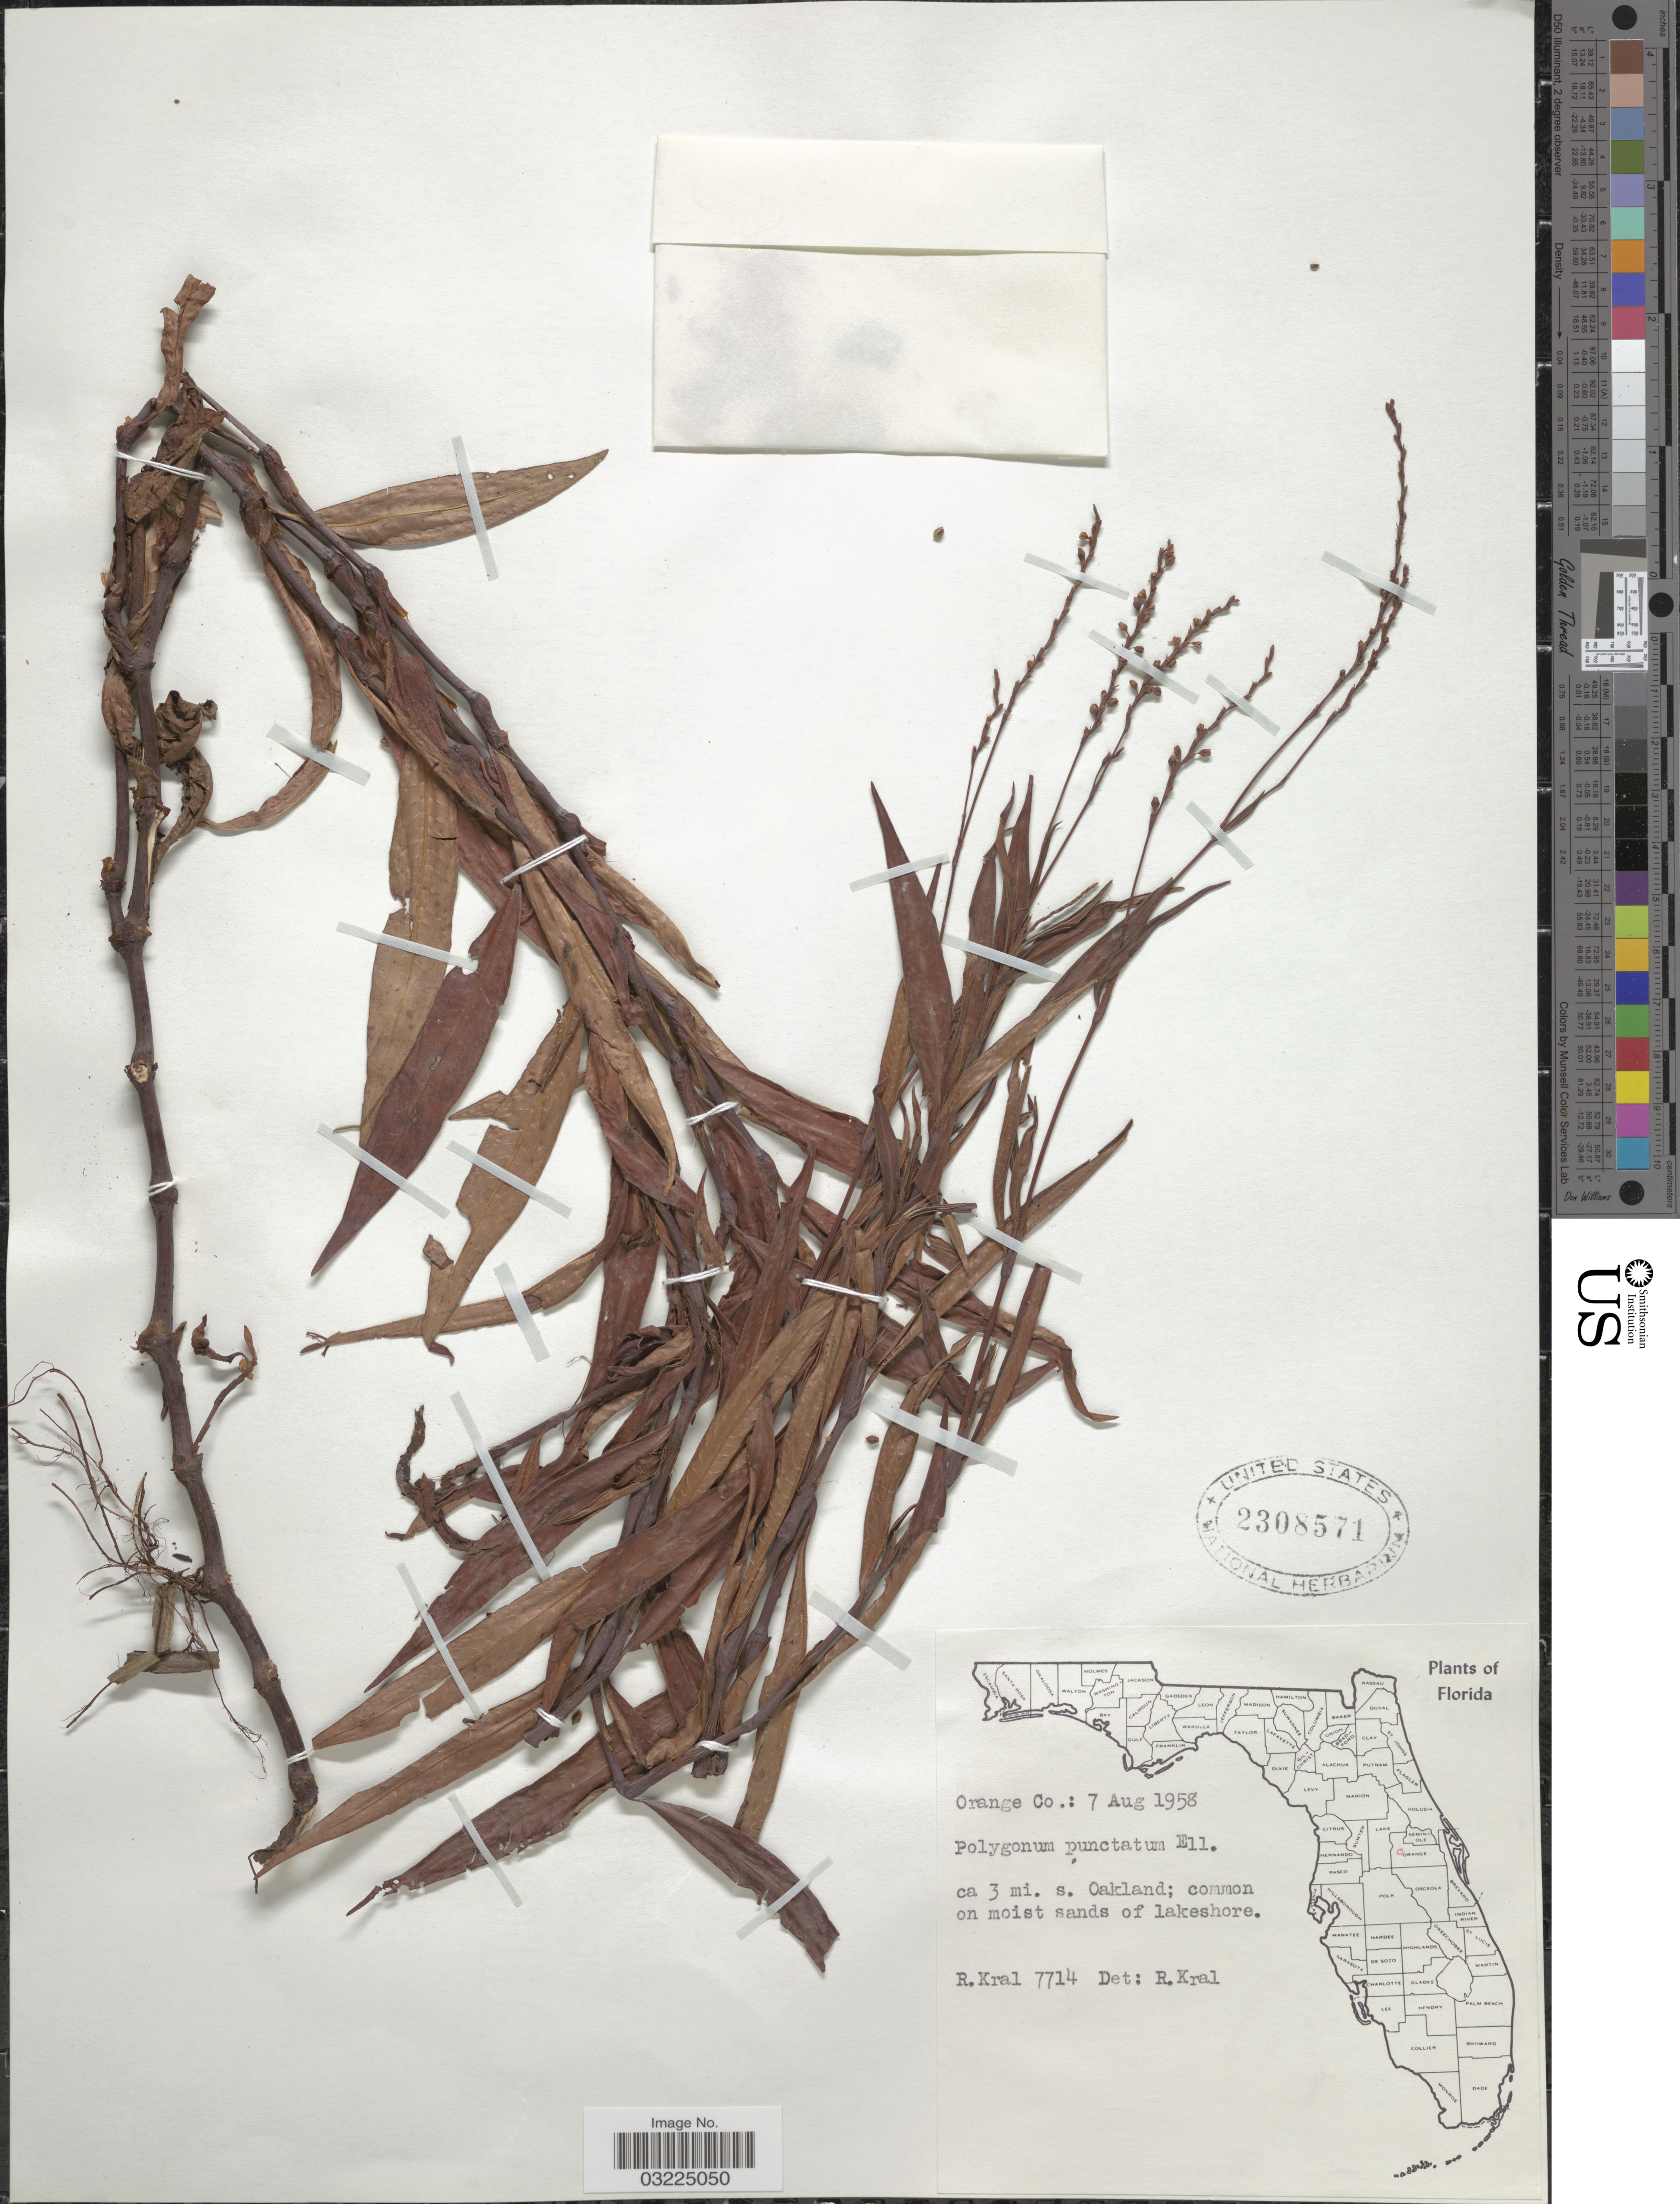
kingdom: Plantae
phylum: Tracheophyta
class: Magnoliopsida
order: Caryophyllales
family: Polygonaceae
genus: Persicaria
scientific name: Persicaria punctata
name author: (Elliott) Small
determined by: Atha, D. E.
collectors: R. Kral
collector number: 7714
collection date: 1958-08-07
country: United States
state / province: Florida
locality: Orange Co.: ca 3 mi. s. Oakland.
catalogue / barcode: US 2308571